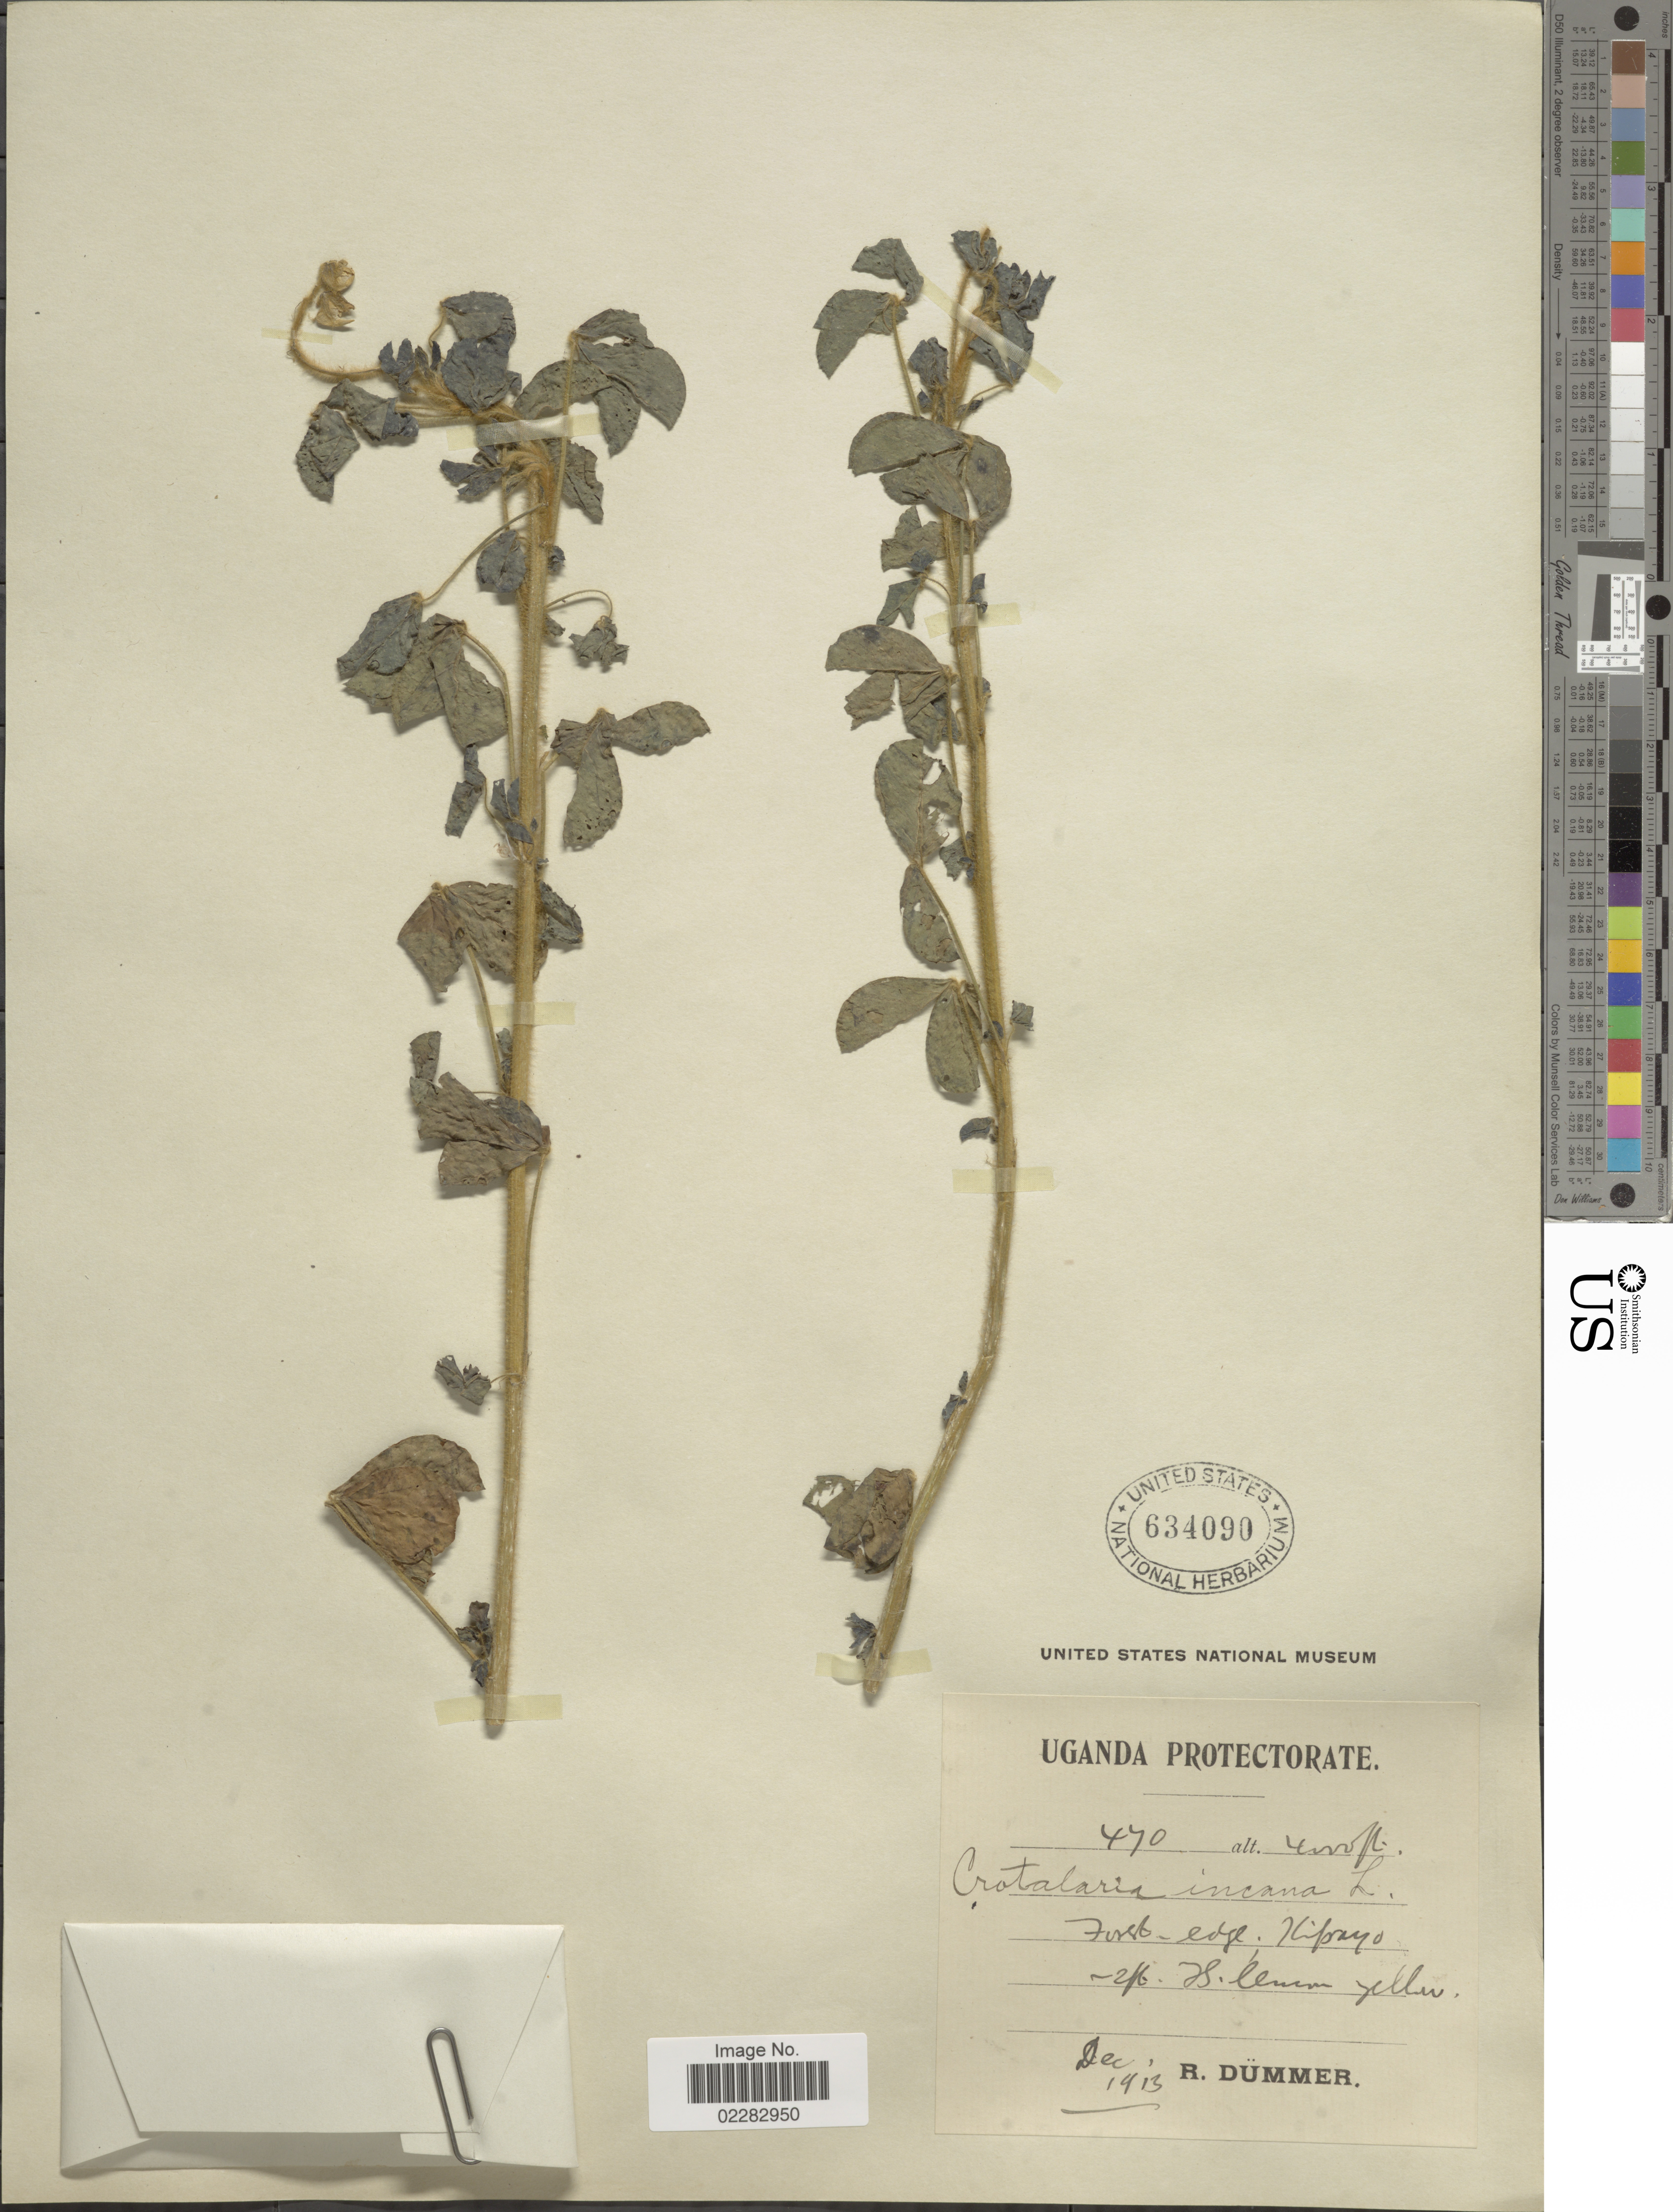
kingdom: Plantae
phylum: Tracheophyta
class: Magnoliopsida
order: Fabales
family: Fabaceae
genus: Crotalaria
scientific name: Crotalaria incana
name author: L.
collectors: R. A. Dümmer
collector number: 470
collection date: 1913-12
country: Uganda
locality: Kipayo.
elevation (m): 1219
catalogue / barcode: US 634090